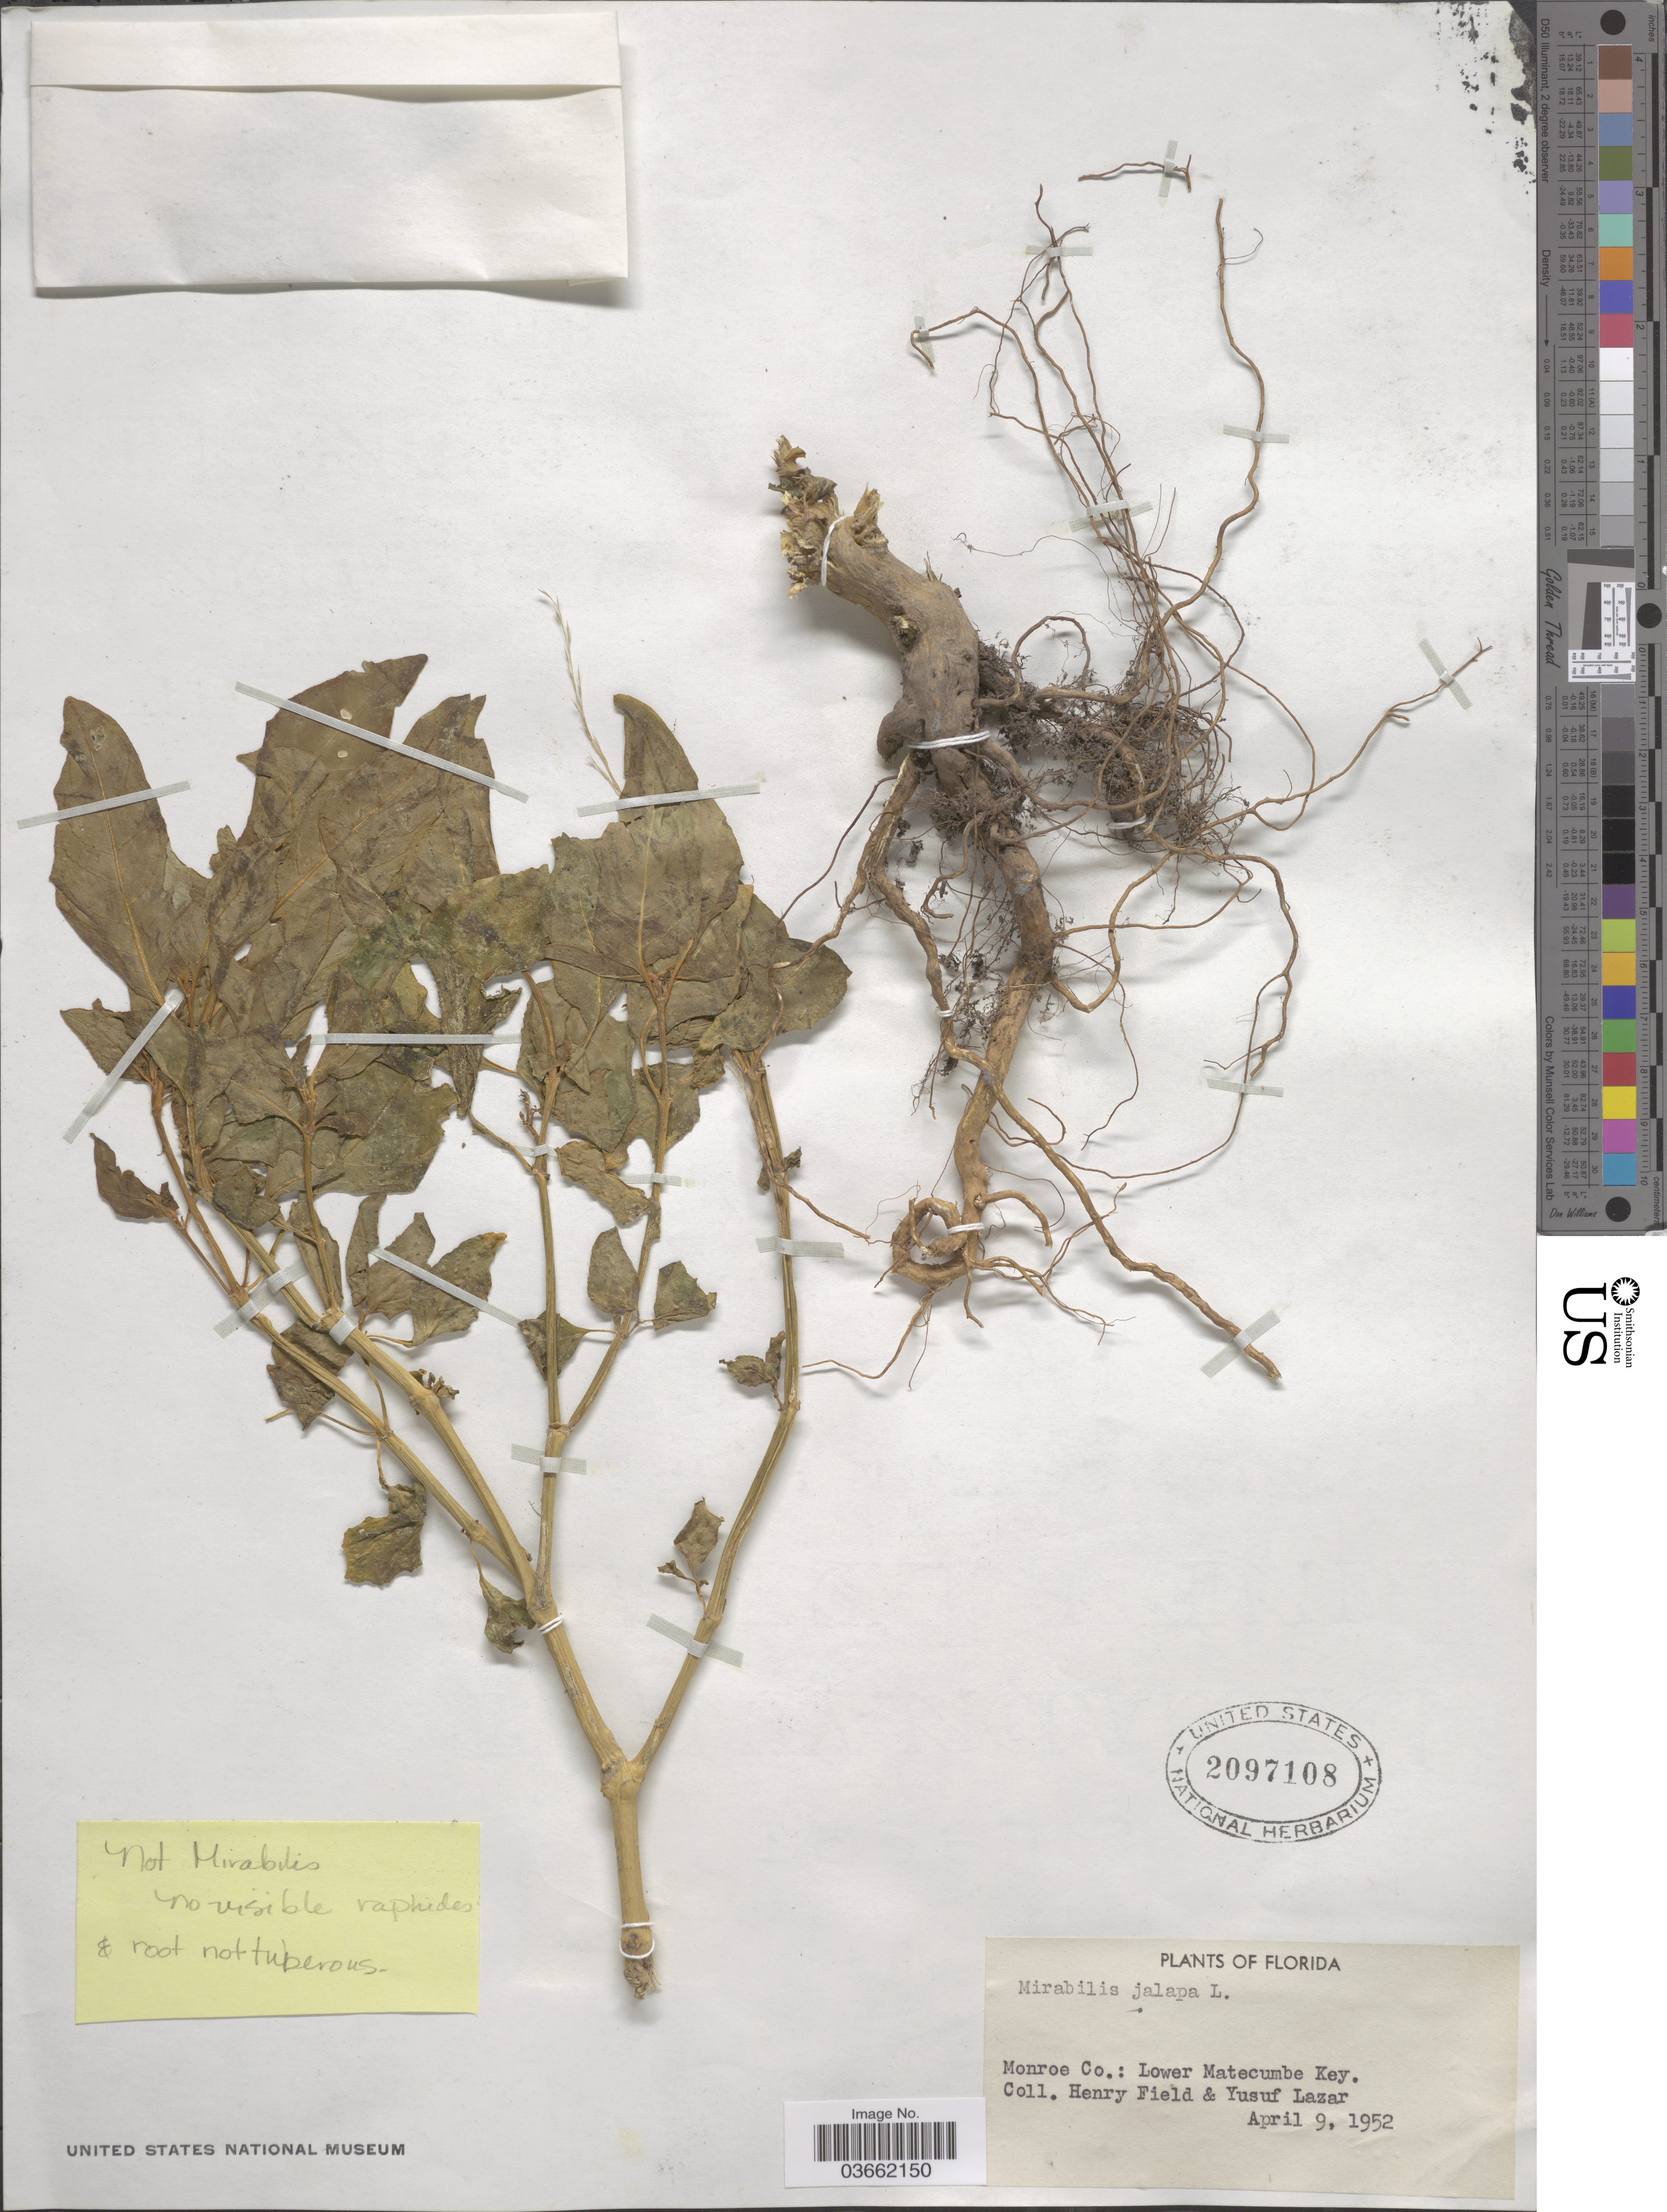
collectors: H. Field & Y. Lazar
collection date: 1952-04-09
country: United States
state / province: Florida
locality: Monroe Co.: Lower Matecumbe Key.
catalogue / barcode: US 2097108